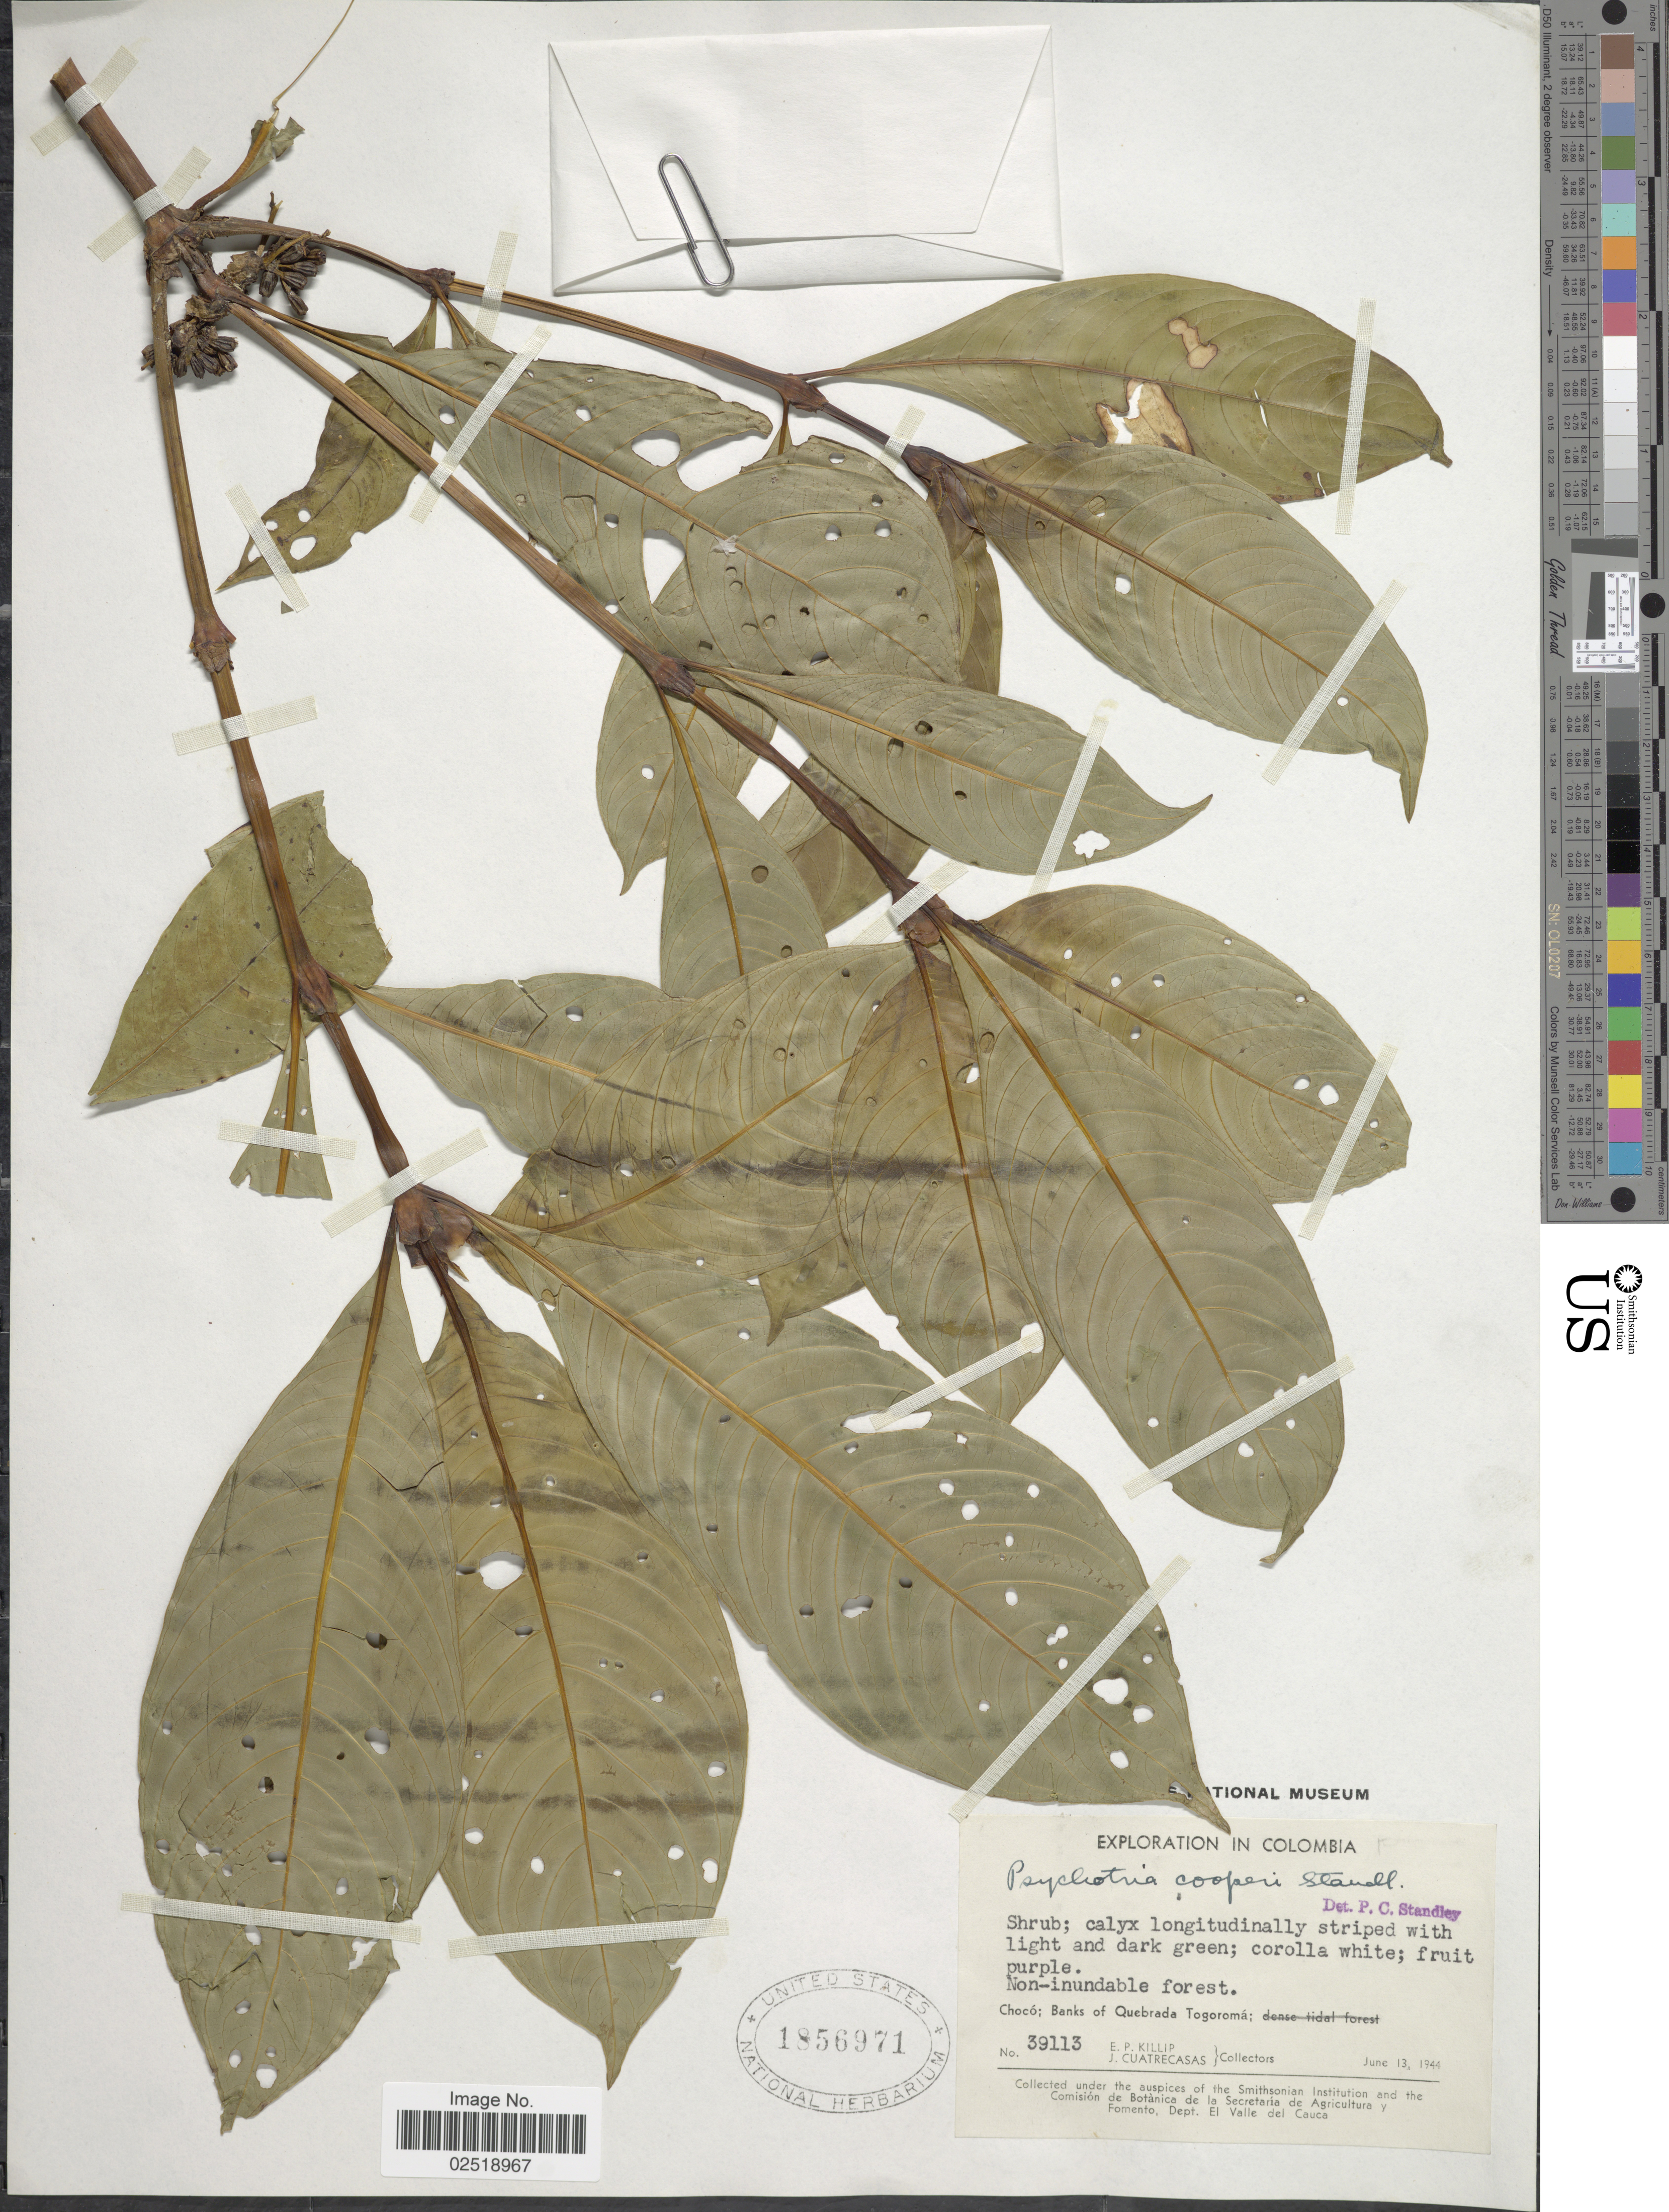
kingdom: Plantae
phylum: Tracheophyta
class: Magnoliopsida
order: Gentianales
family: Rubiaceae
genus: Psychotria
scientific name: Psychotria cooperi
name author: Standl.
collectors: E. P. Killip & J. Cuatrecasas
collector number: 39113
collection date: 1944-06-13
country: Colombia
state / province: Chocó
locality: Non-inundable forest, Chocó; Banks of Quebrada Togoromá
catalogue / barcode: US 1856971